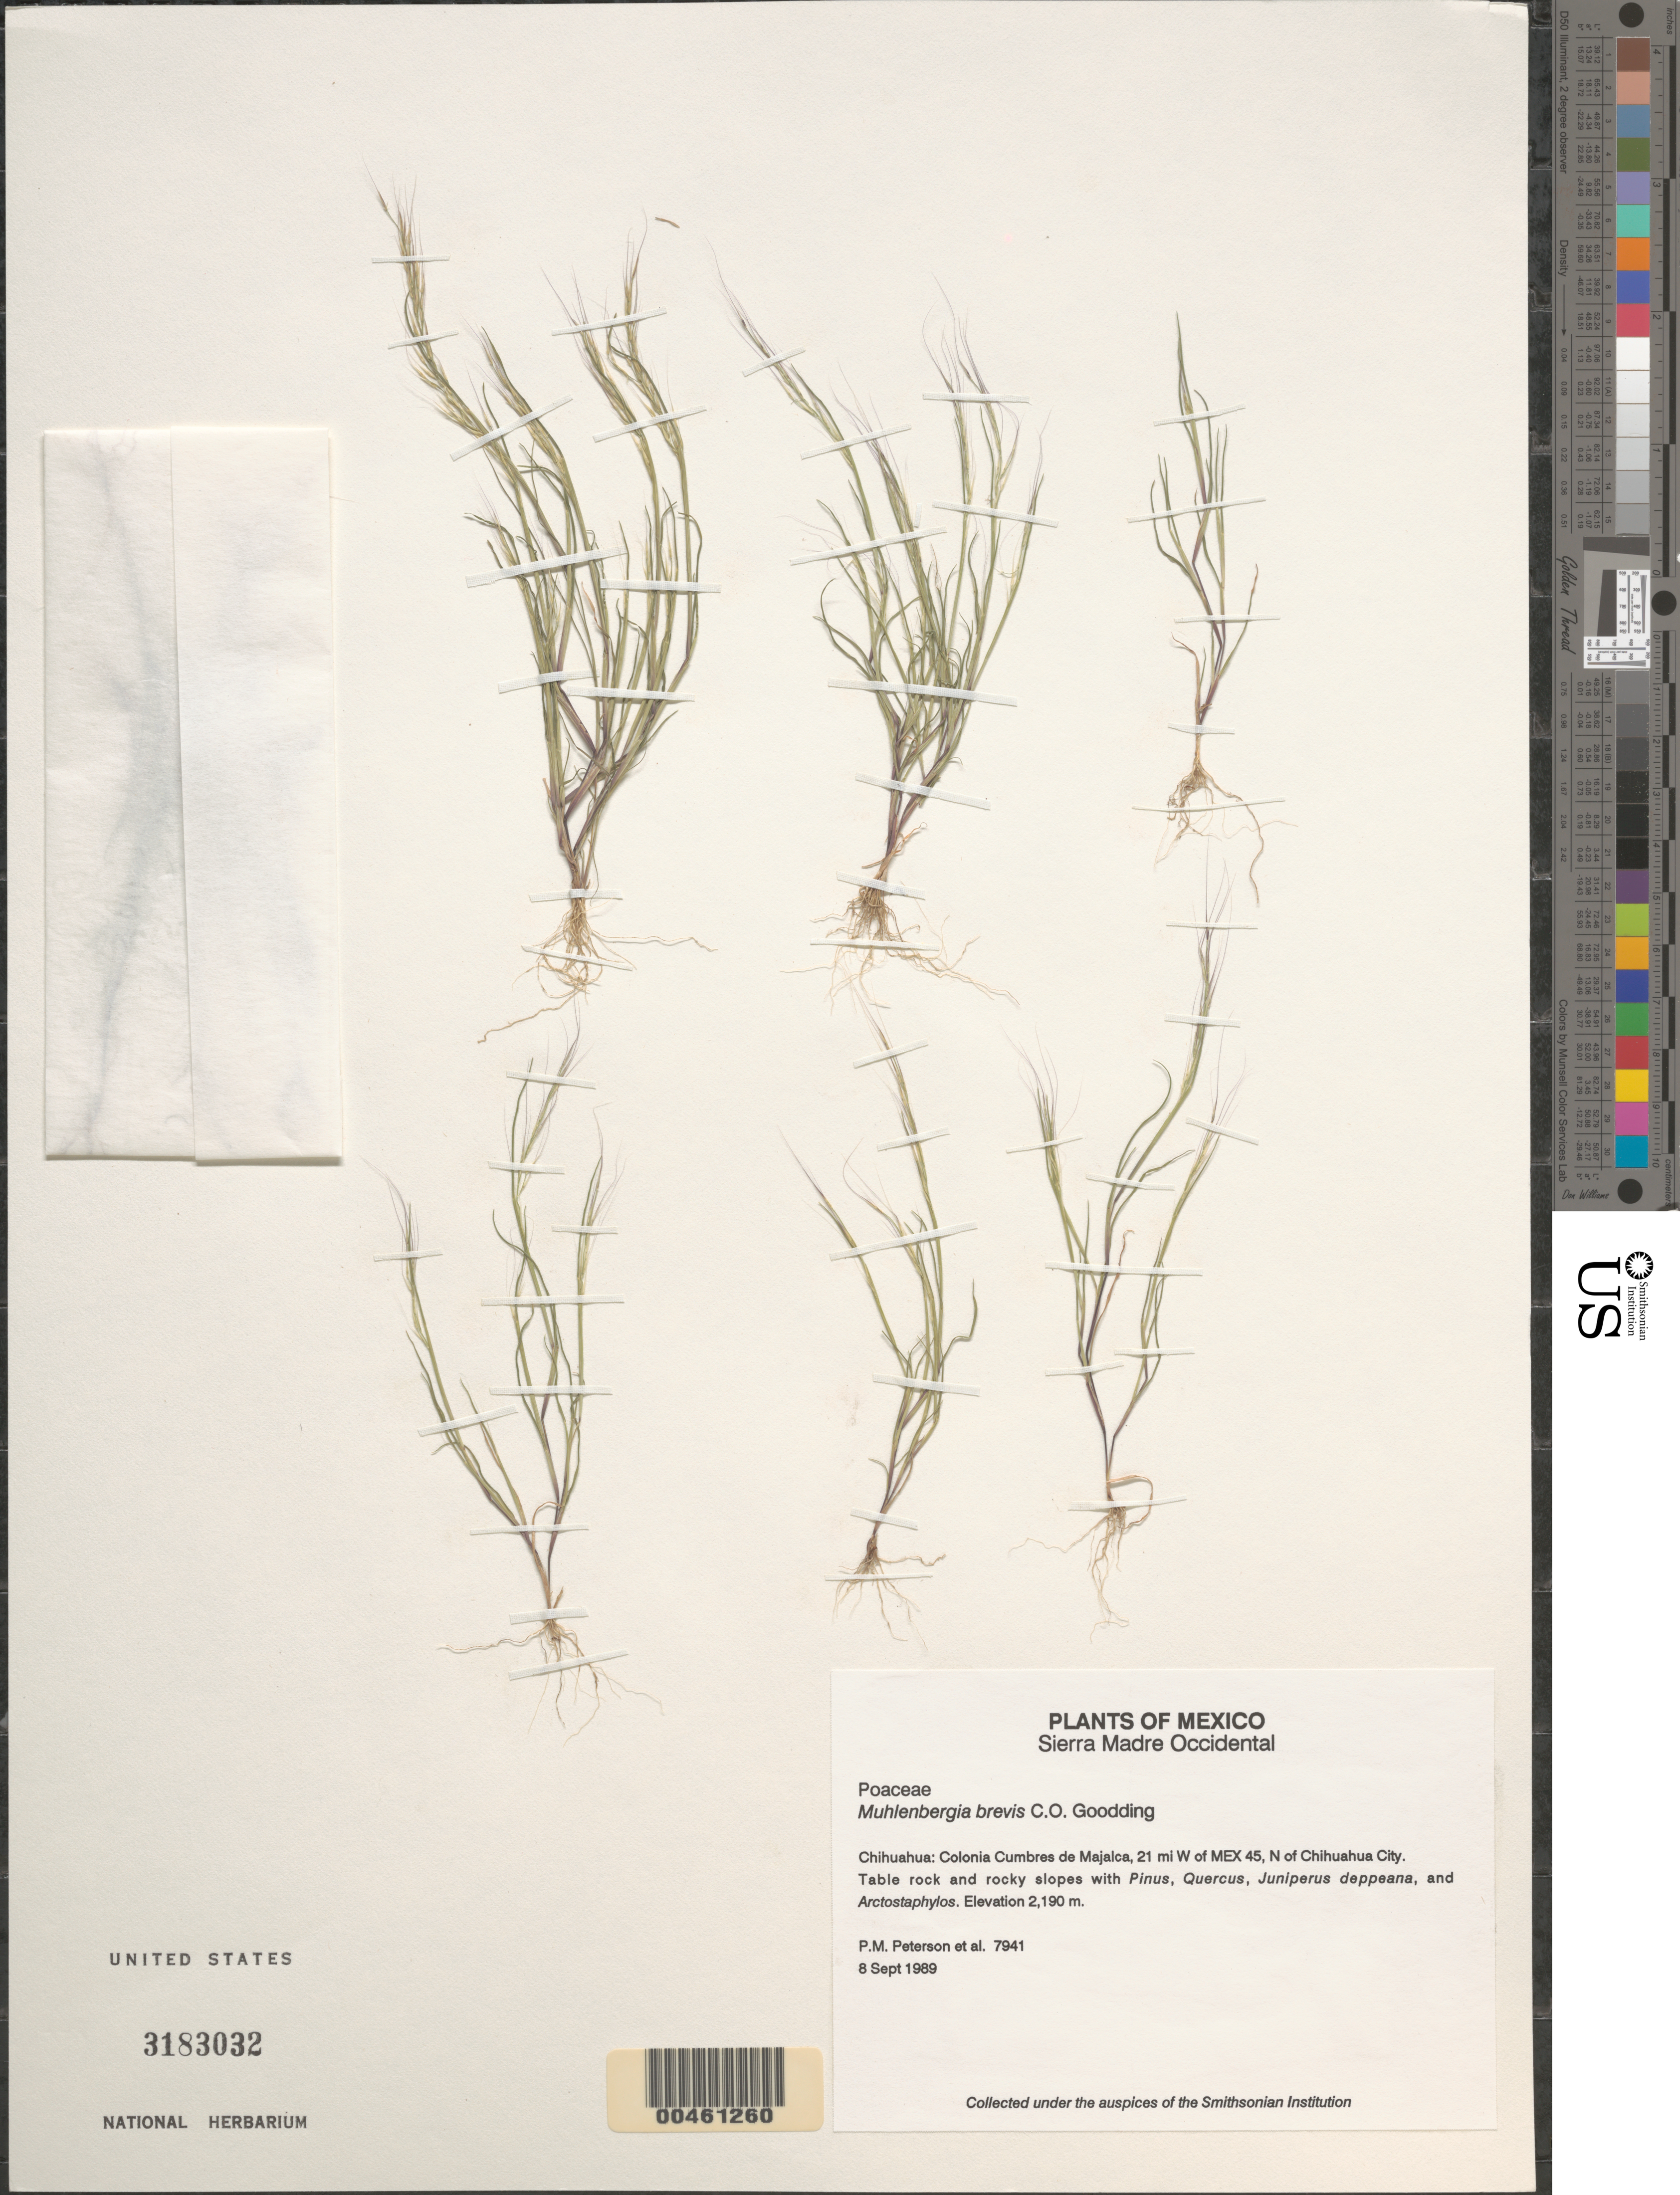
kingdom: Plantae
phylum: Tracheophyta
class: Liliopsida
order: Poales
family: Poaceae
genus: Muhlenbergia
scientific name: Muhlenbergia brevis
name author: C.O. Goodd.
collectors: P. M. Peterson, C. R. Annable & Y. Herrera Arrieta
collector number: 07941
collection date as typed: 08 Sep 1989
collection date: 1989-09-08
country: Mexico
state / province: Chihuahua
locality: Sierra Madre Occidental, Colonia Cumbres de Majalca, 21 mi W of Mex 45, N of Chihuahua City.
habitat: Table rock and rocky slopes with Pinus, Quercus, Juniperus deppeana, and Arctostaphylos.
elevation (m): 2190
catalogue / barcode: US 3183032